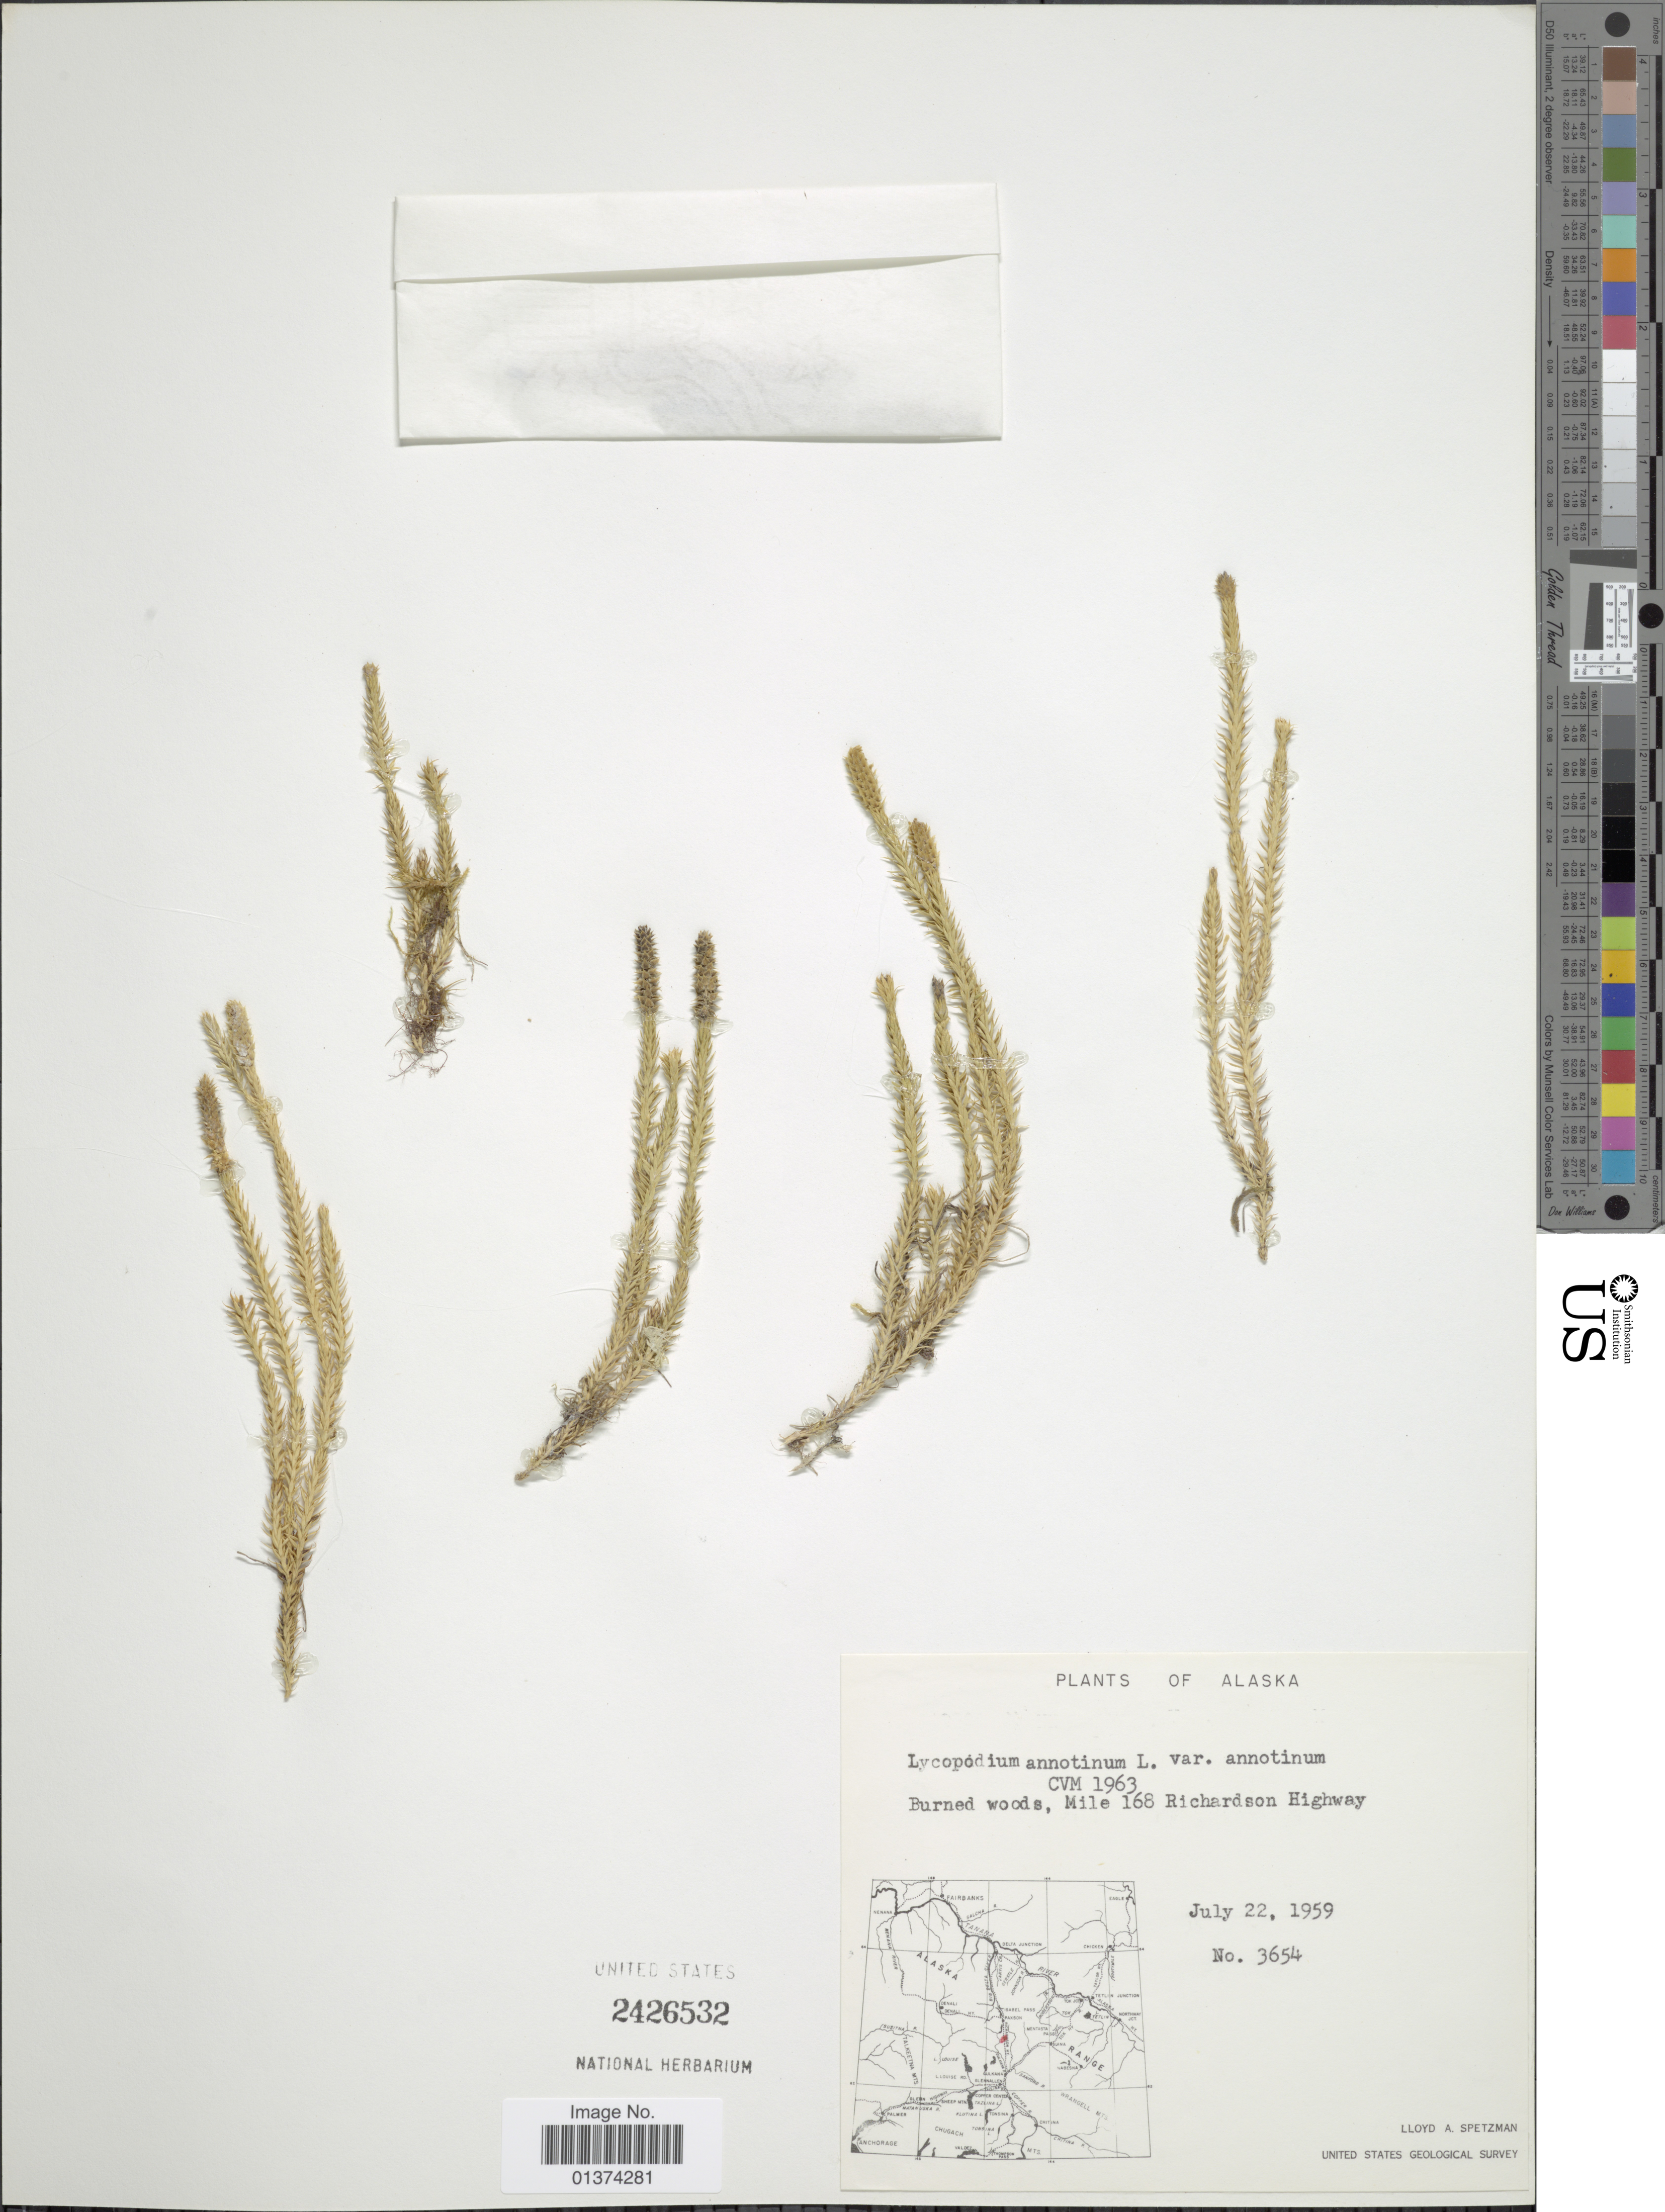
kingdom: Plantae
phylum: Tracheophyta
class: Lycopodiopsida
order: Lycopodiales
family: Lycopodiaceae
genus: Spinulum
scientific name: Spinulum annotinum subsp. annotinum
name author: (L.) A. Haines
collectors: L. Spetzman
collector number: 3654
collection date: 1959-07-22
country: United States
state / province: Alaska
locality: Burned woods, Mile 168 Richardson Highway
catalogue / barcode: US 2426532